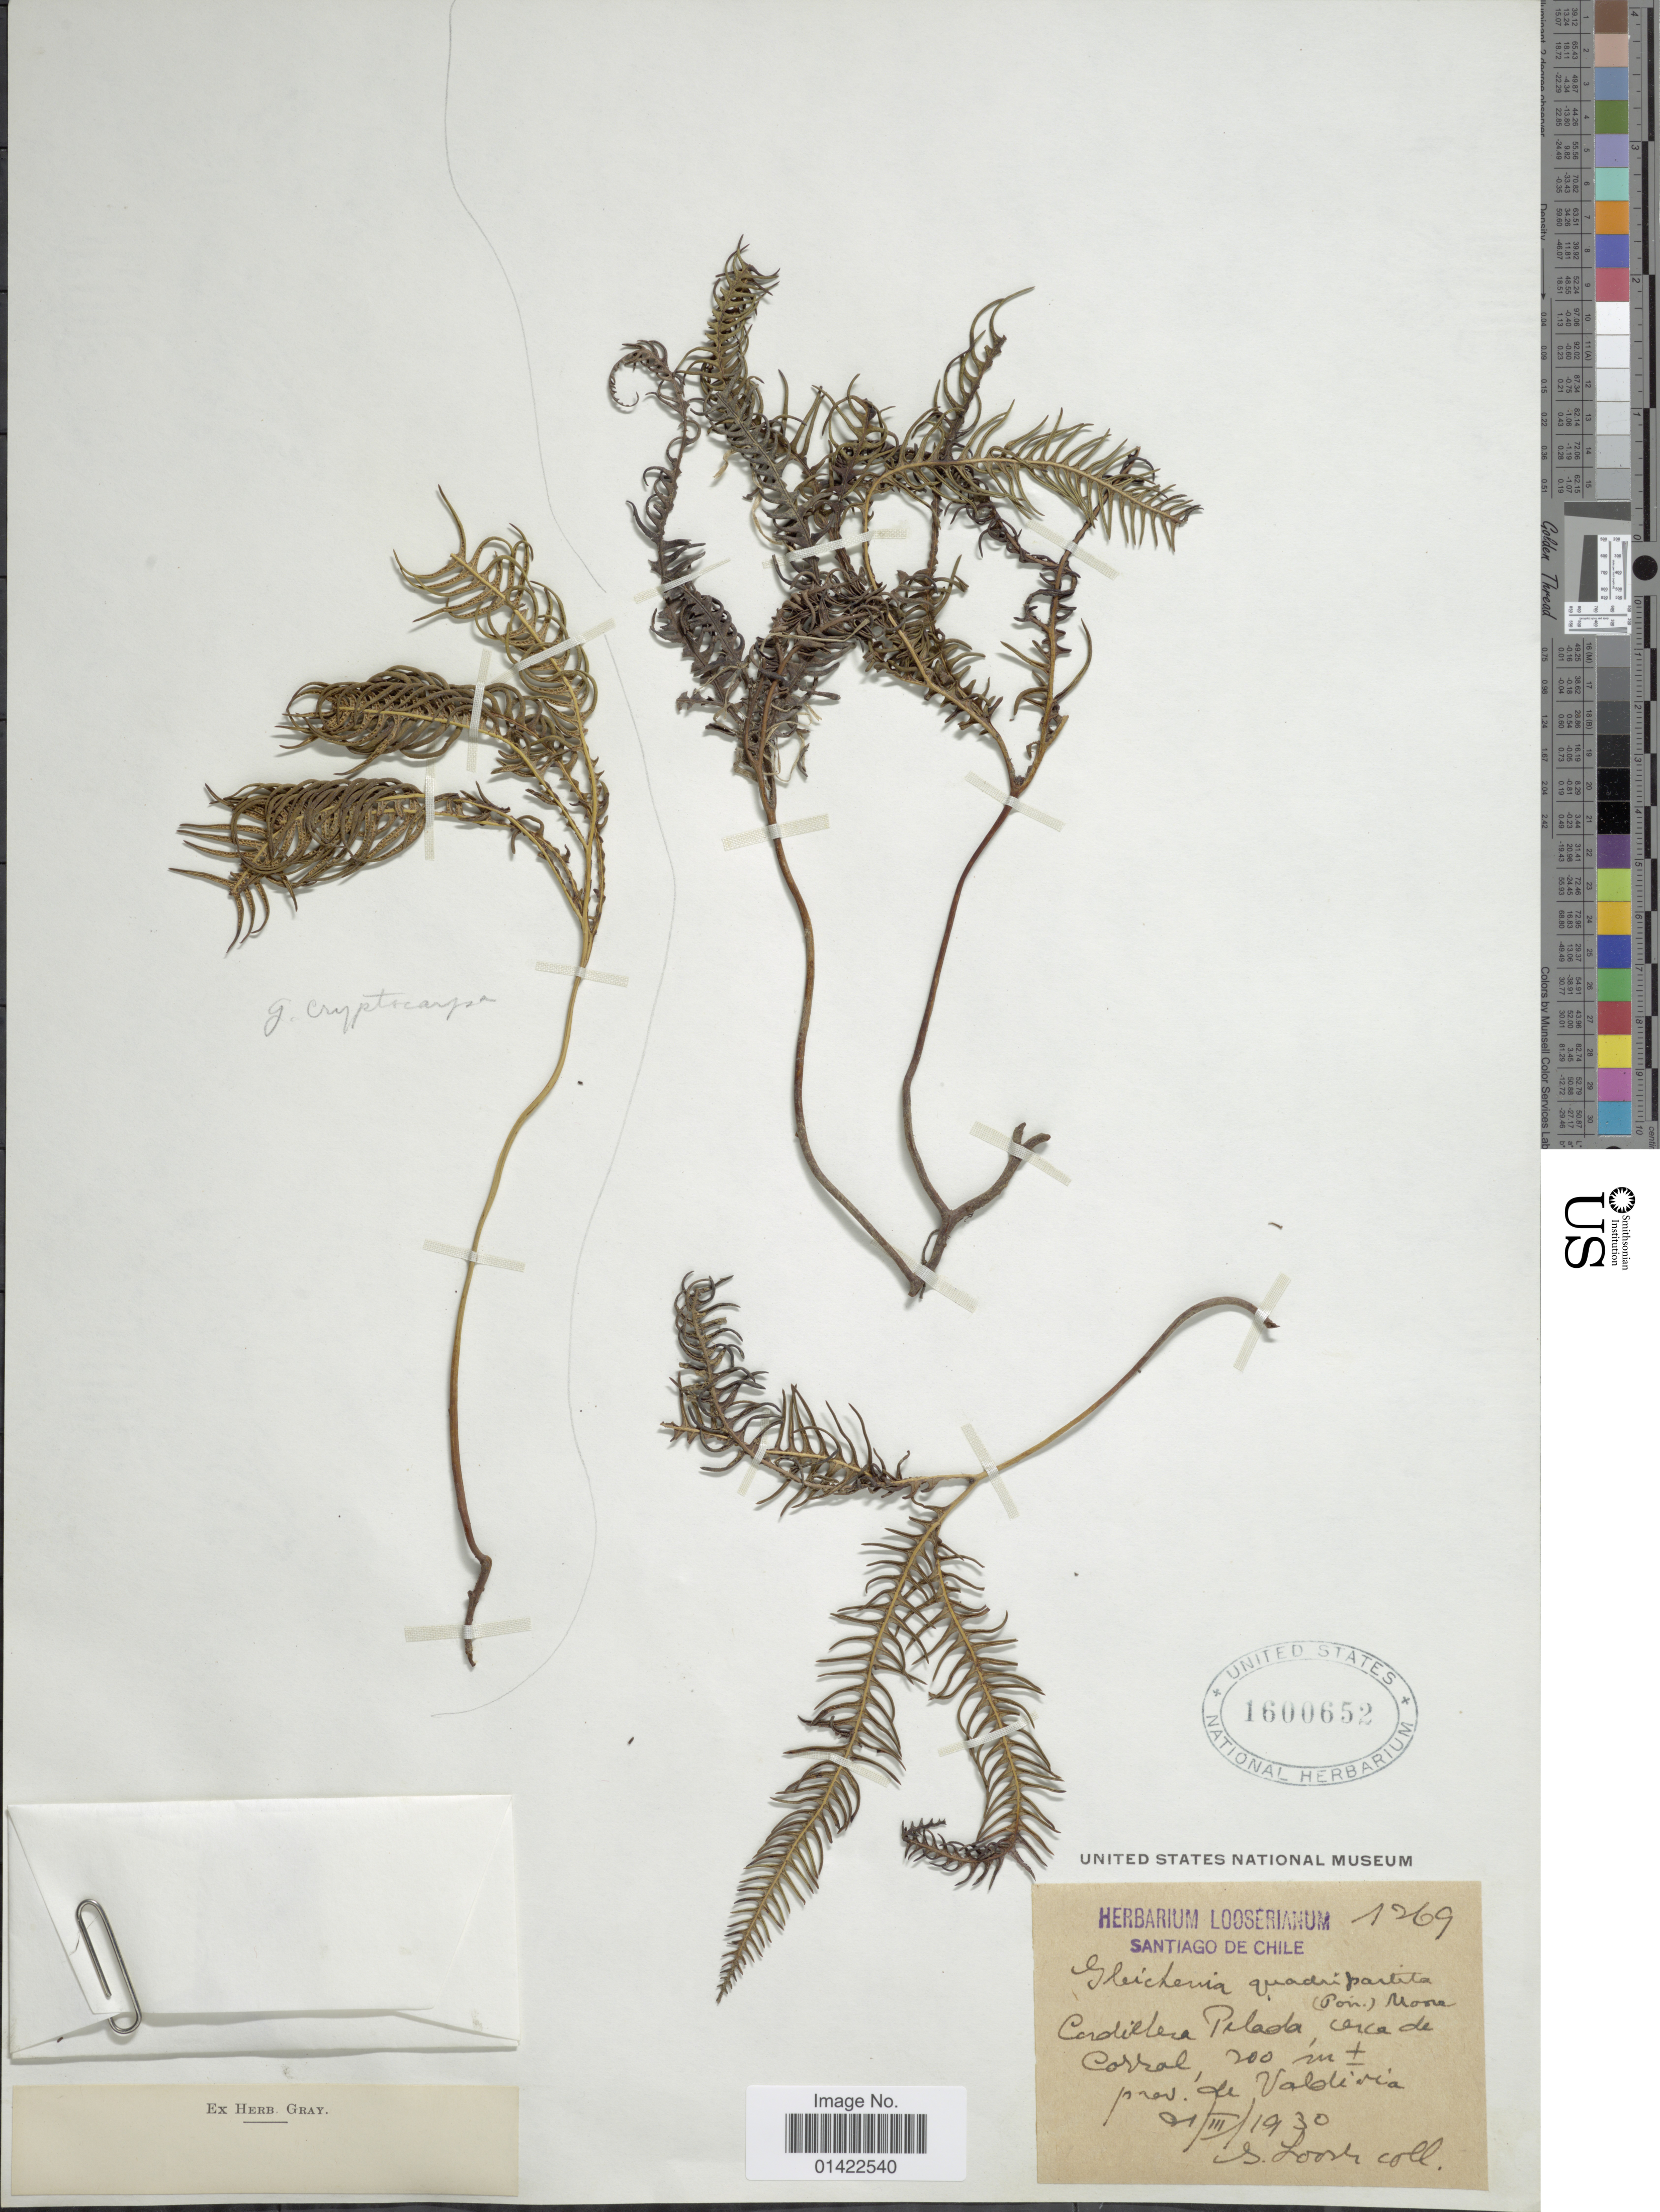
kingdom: Plantae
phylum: Tracheophyta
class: Polypodiopsida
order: Gleicheniales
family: Gleicheniaceae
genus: Sticherus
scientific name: Sticherus quadripartitus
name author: (Poir.) Ching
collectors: G. Looser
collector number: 1269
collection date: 1930-03-21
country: Chile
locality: Cordillera Pelada, circa de Corral, prov. de Valdivia.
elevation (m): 200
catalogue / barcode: US 1600652